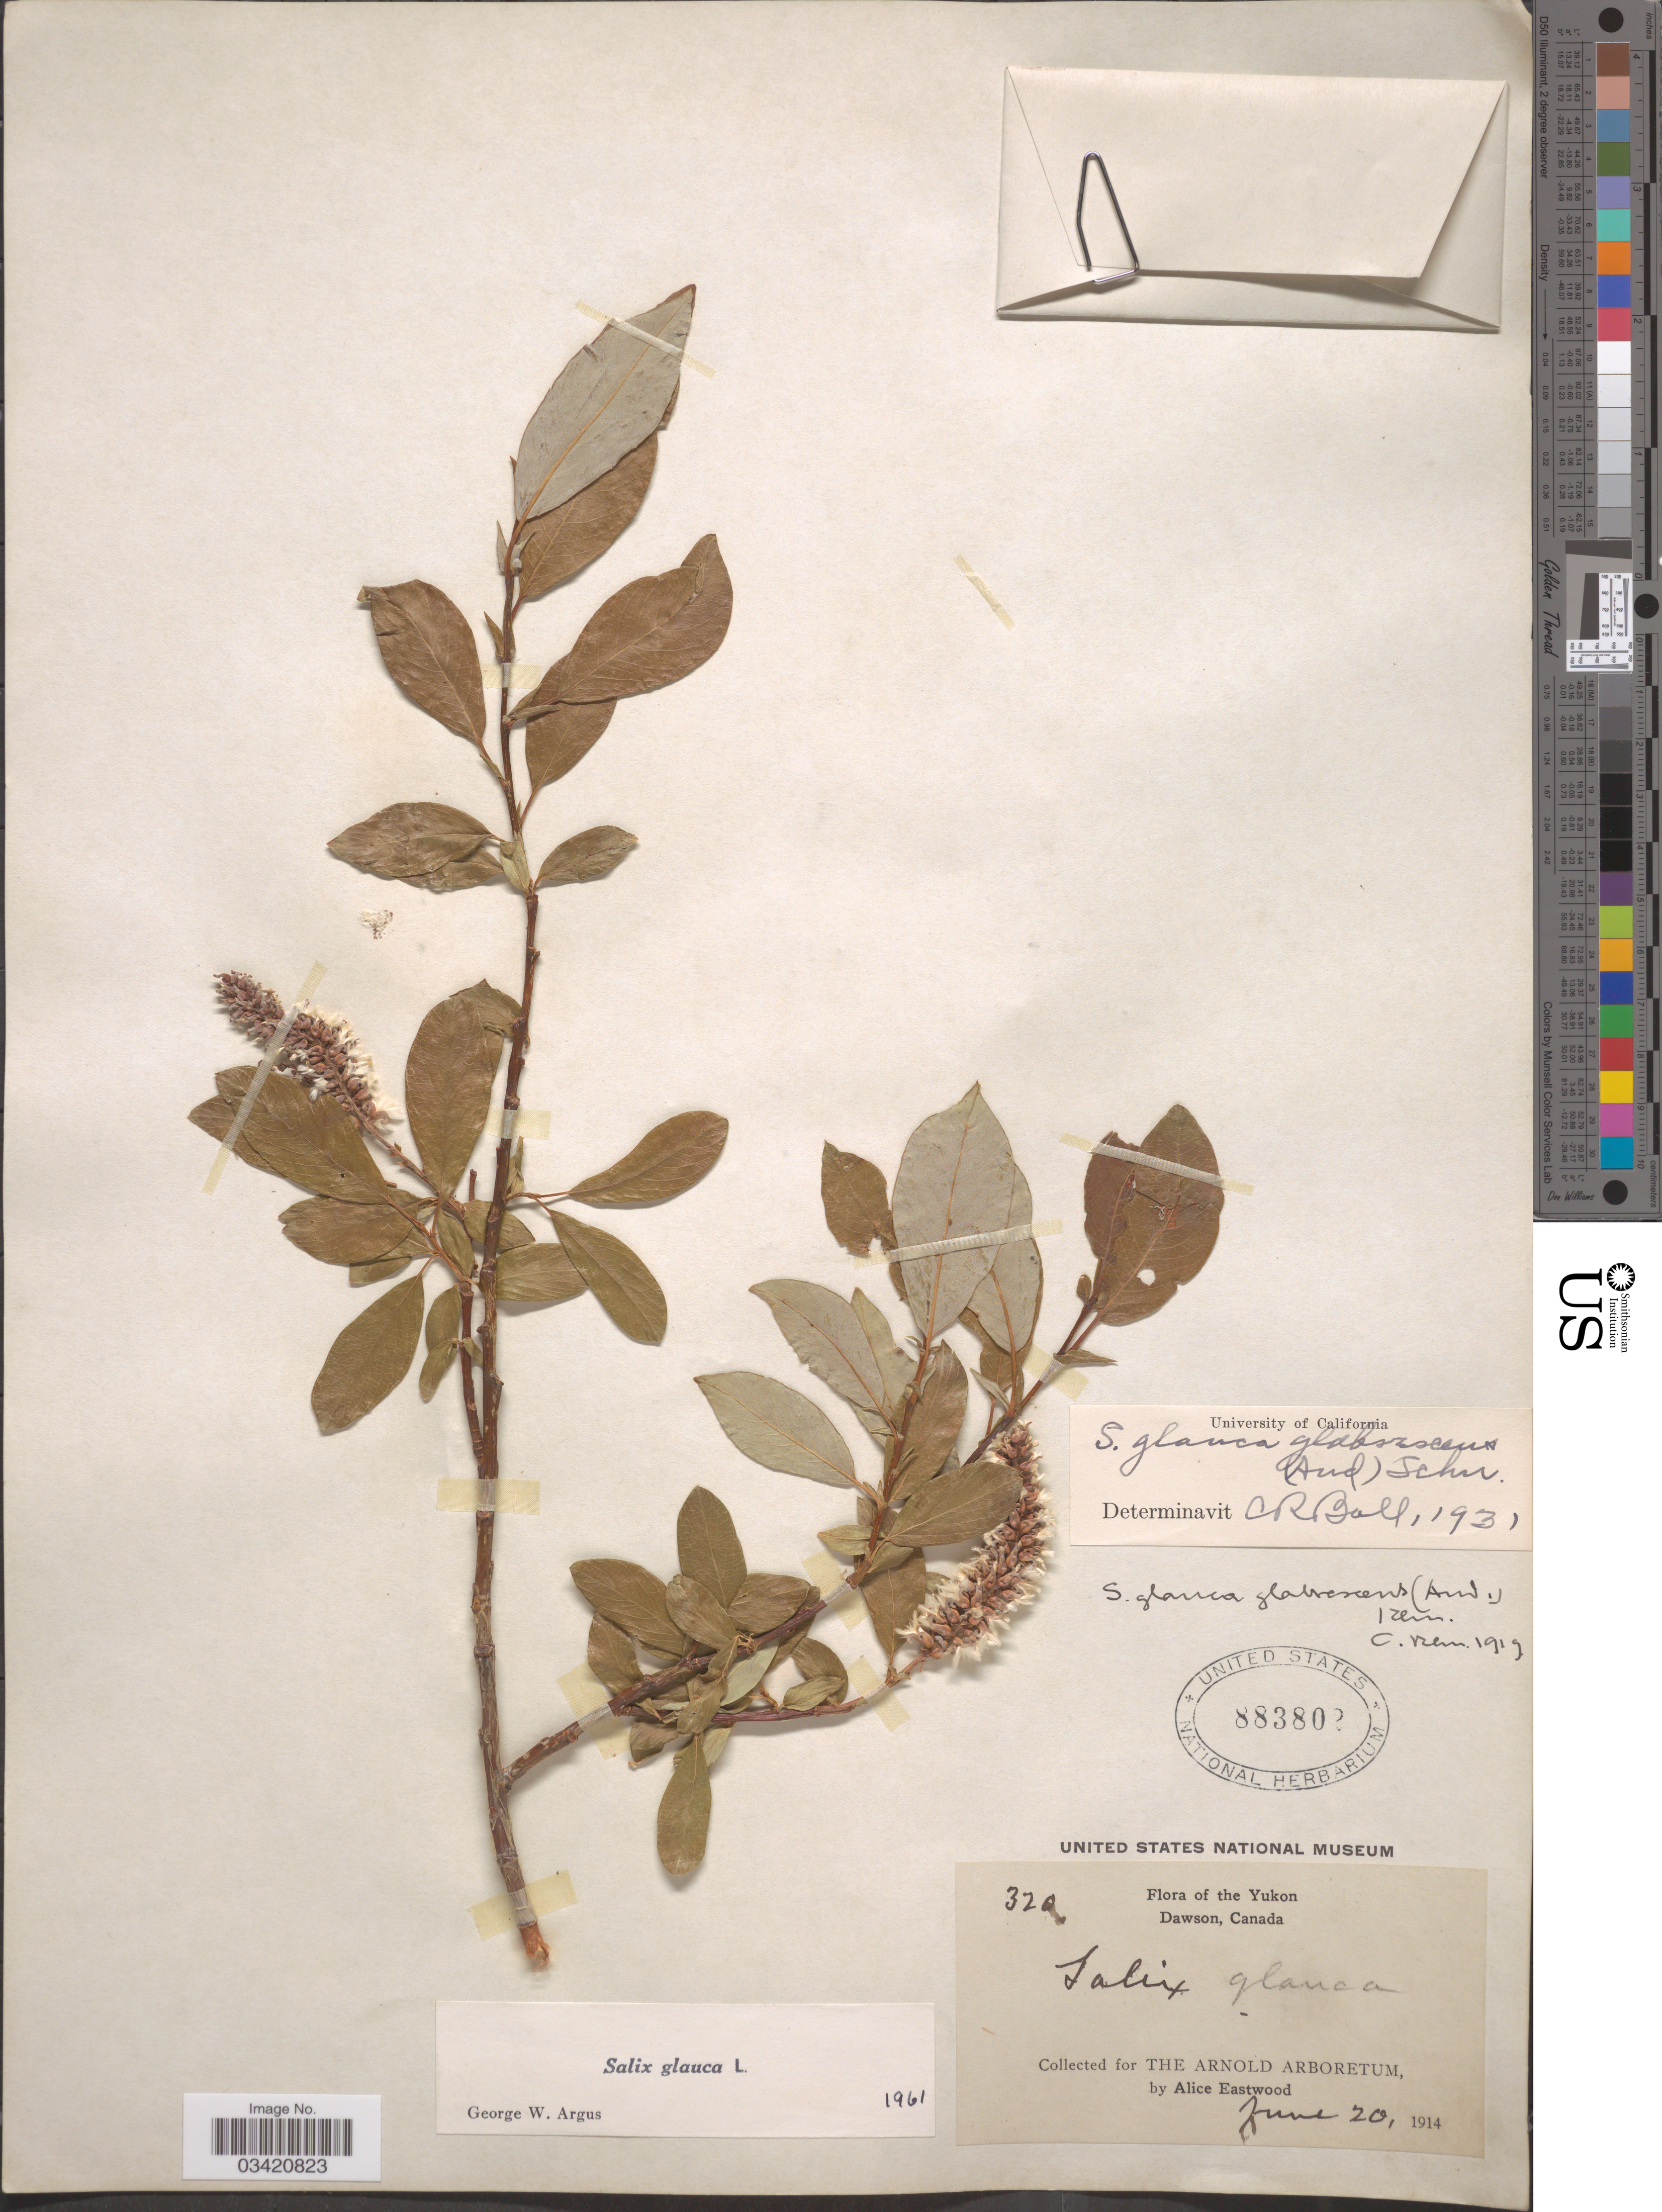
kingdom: Plantae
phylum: Tracheophyta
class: Magnoliopsida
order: Malpighiales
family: Salicaceae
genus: Salix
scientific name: Salix glauca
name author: L.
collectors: A. Eastwood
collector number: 320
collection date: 1914-06-20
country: Canada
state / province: Yukon Territory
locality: Yukon. Dawson.